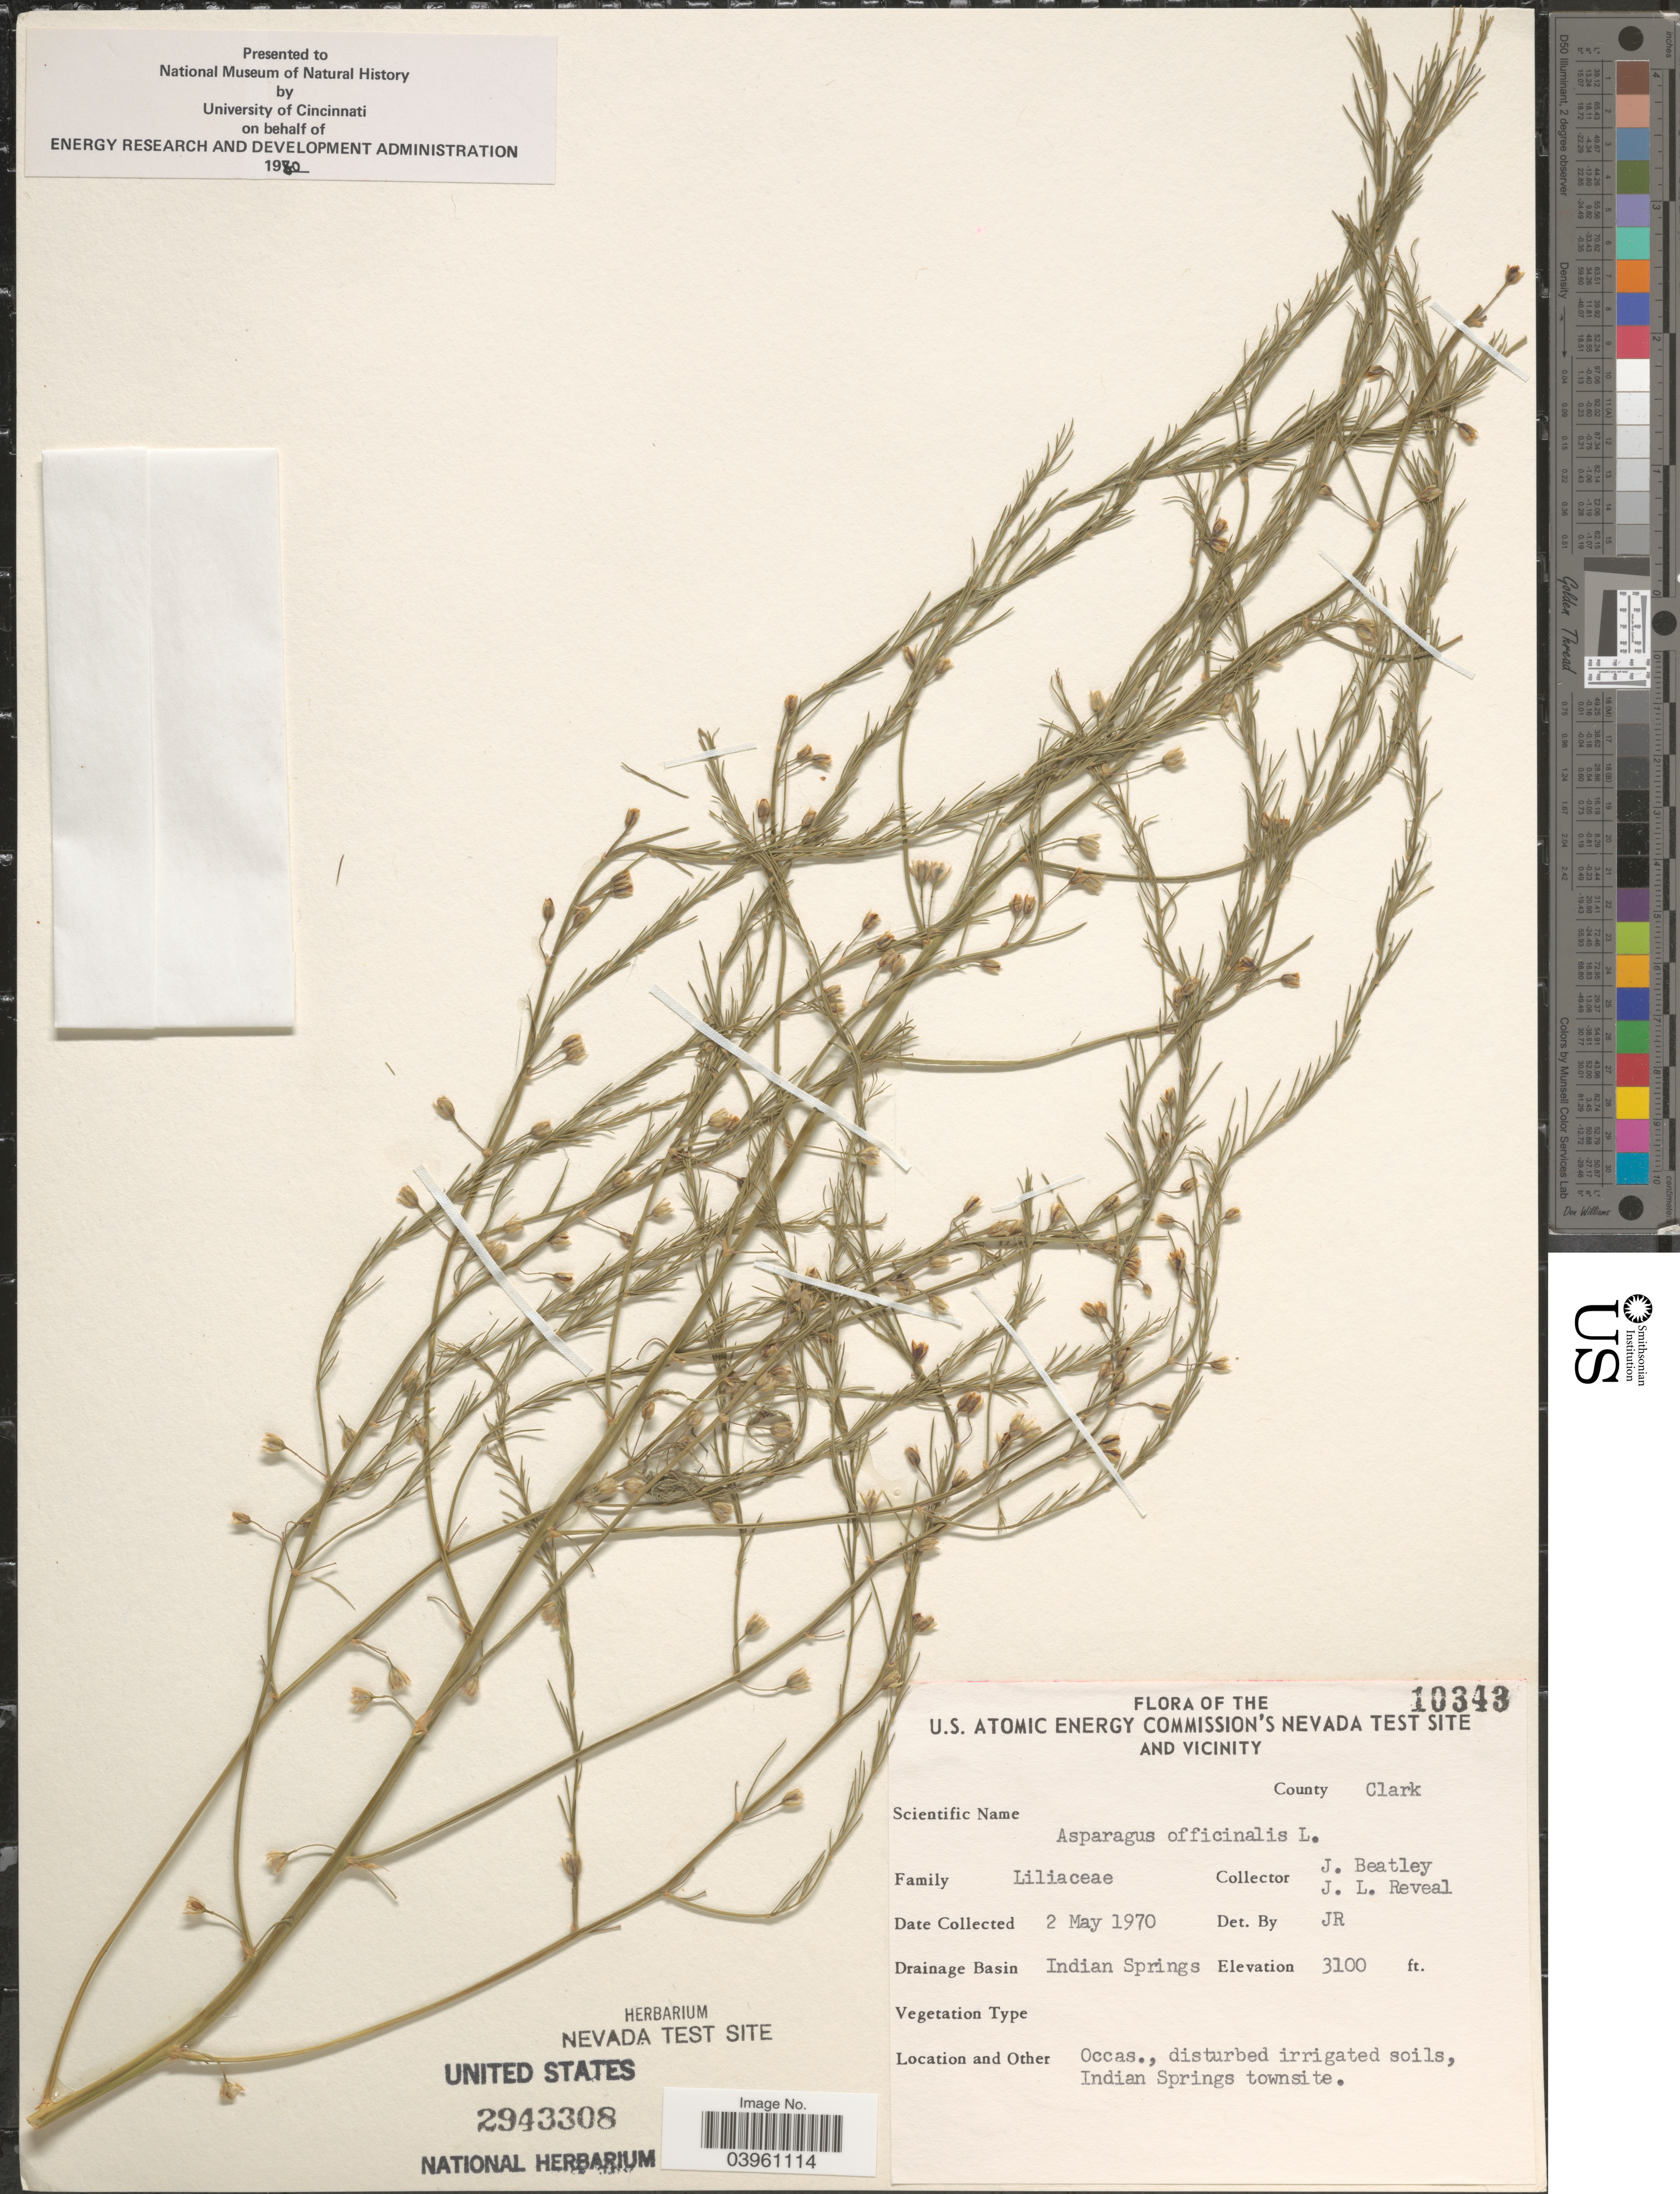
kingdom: Plantae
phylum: Tracheophyta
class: Liliopsida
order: Asparagales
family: Asparagaceae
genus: Asparagus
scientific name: Asparagus officinalis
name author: L.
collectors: J. C. Beatley & J. L. Reveal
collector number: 10343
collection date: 1970-05-02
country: United States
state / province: Nevada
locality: The U.S. Atomic Energy Commission's Nevada Test Site and Vicinity. County Clark. Drainage Basin Indian Springs. Indian Springs townsite.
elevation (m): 945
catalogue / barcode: US 2943308